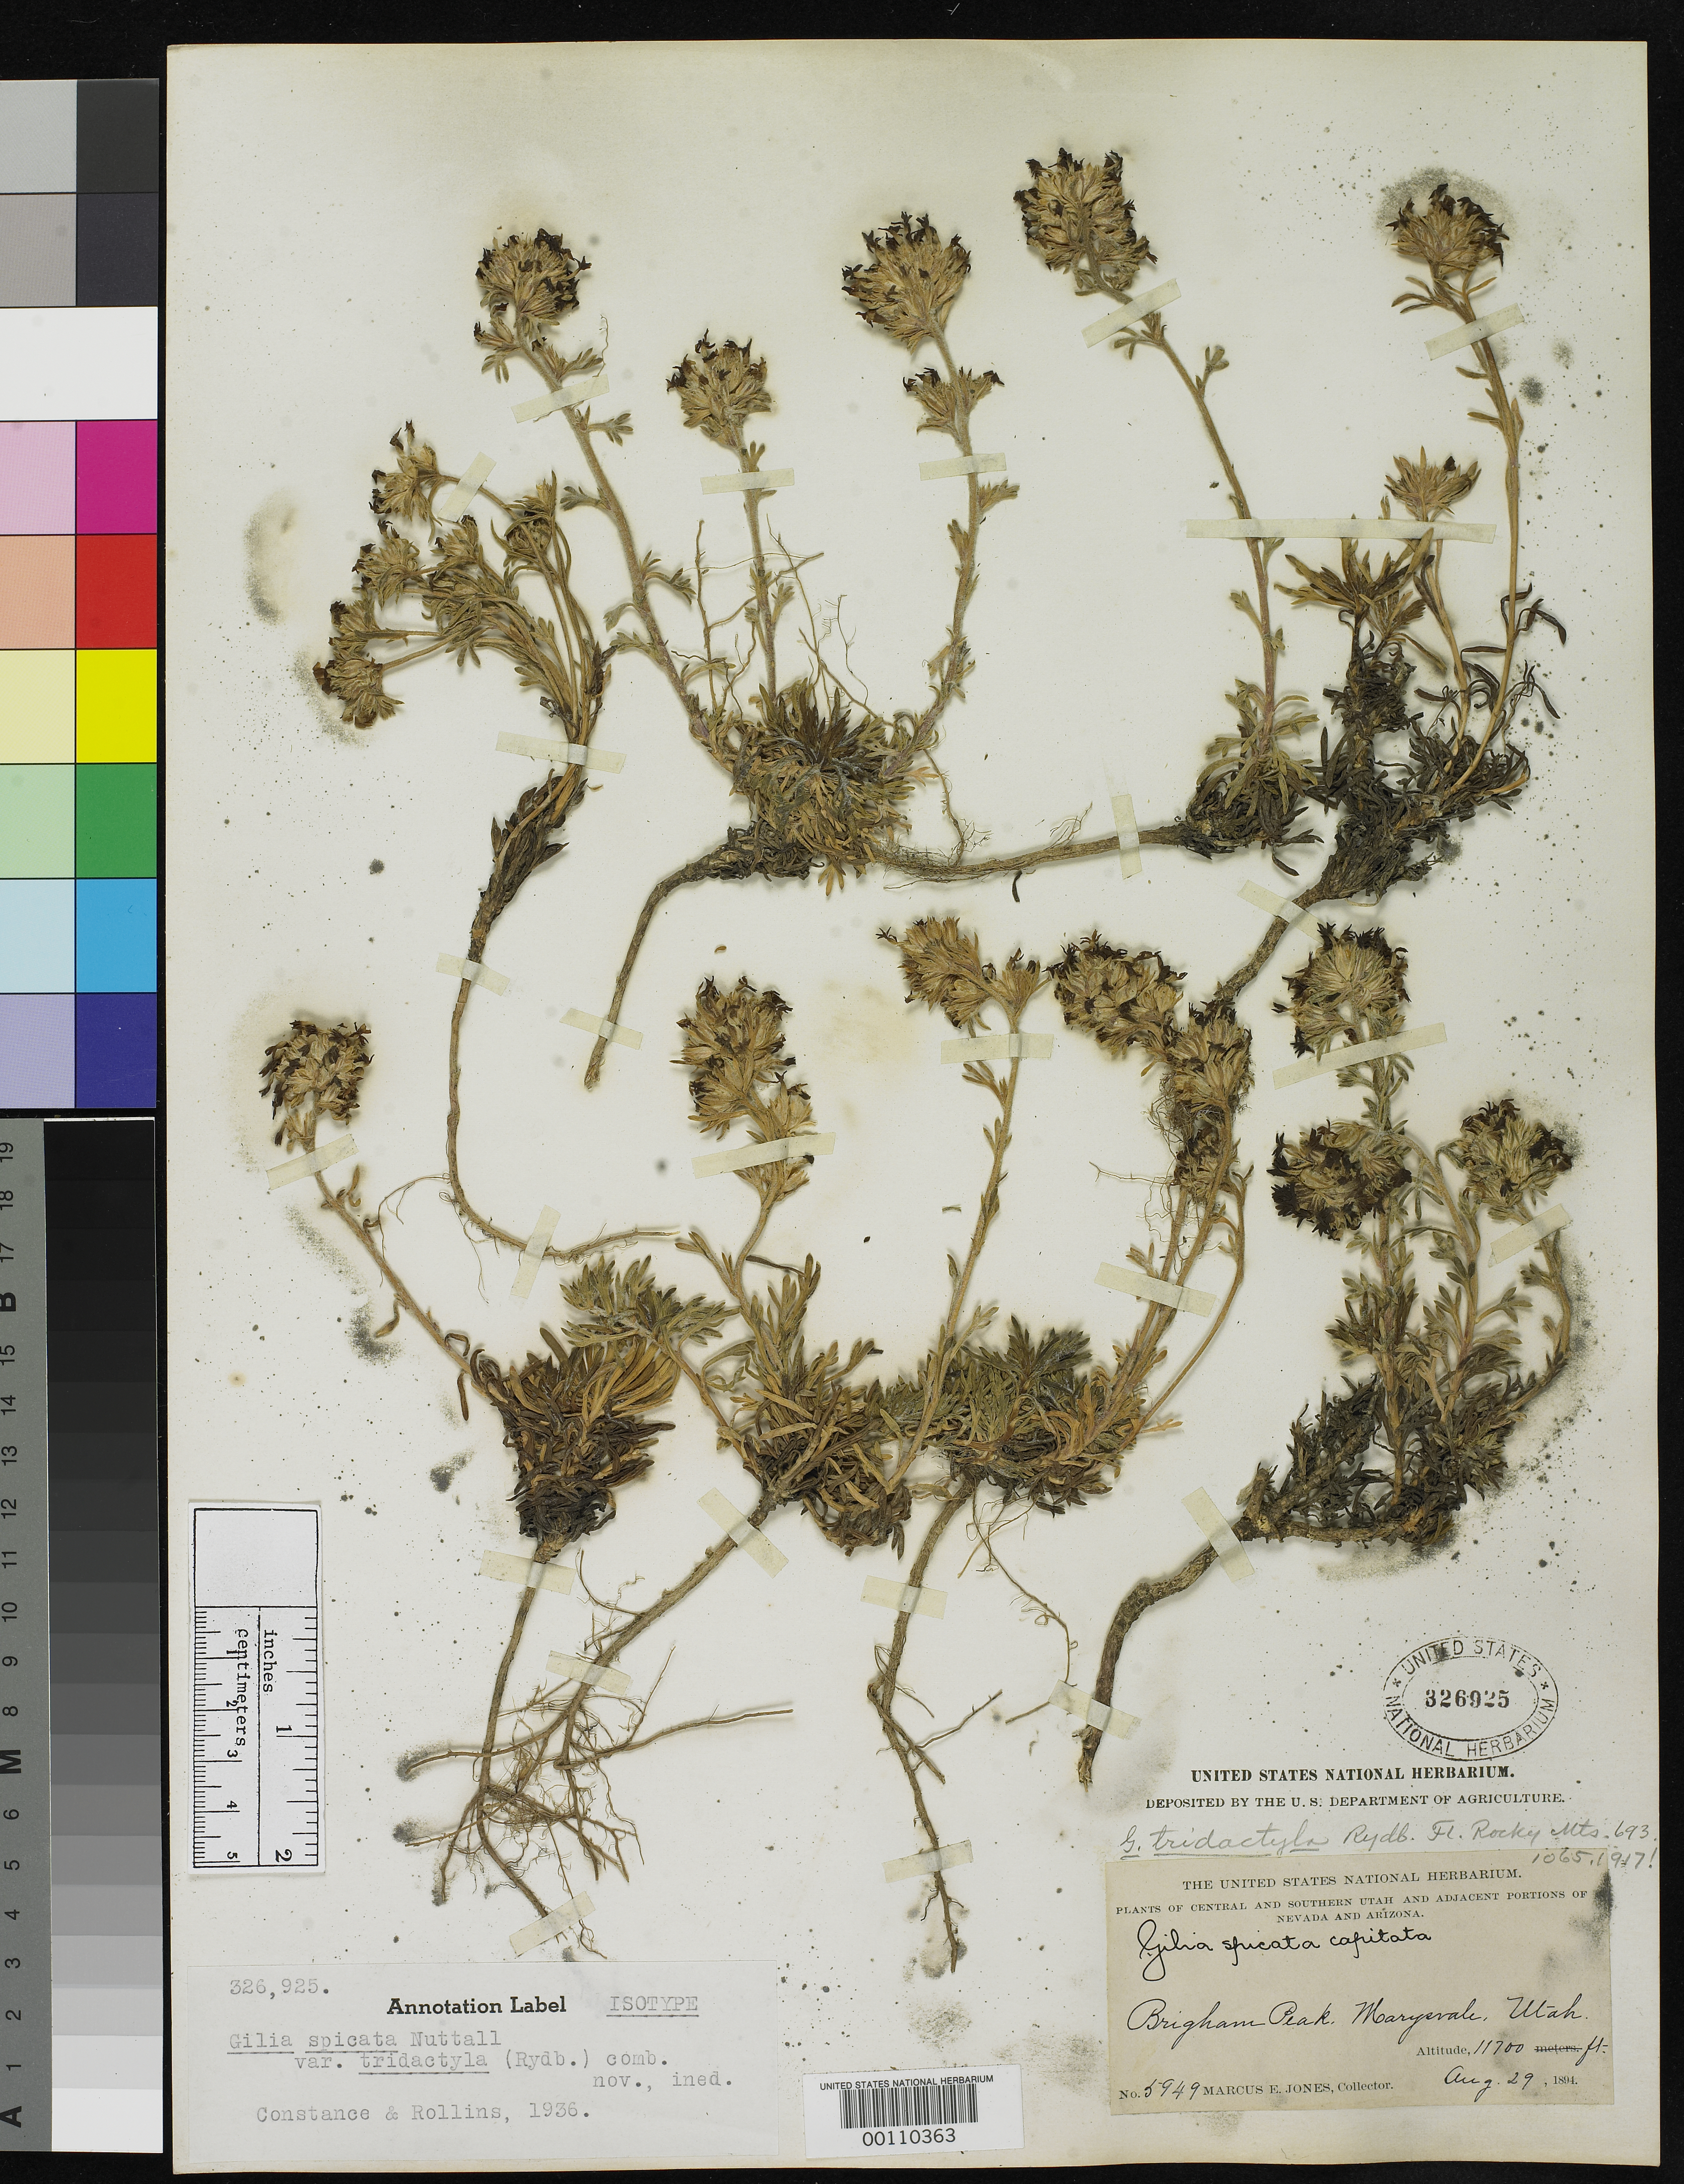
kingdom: Plantae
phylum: Tracheophyta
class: Magnoliopsida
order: Ericales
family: Polemoniaceae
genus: Gilia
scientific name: Gilia tridactyla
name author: Rydb.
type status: Isotype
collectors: M. E. Jones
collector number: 5949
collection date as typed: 29 Aug 1894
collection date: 1894-08-29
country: United States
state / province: Utah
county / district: Piute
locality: Marysvale, Brigham Peak.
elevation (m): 2900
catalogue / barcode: US 326925